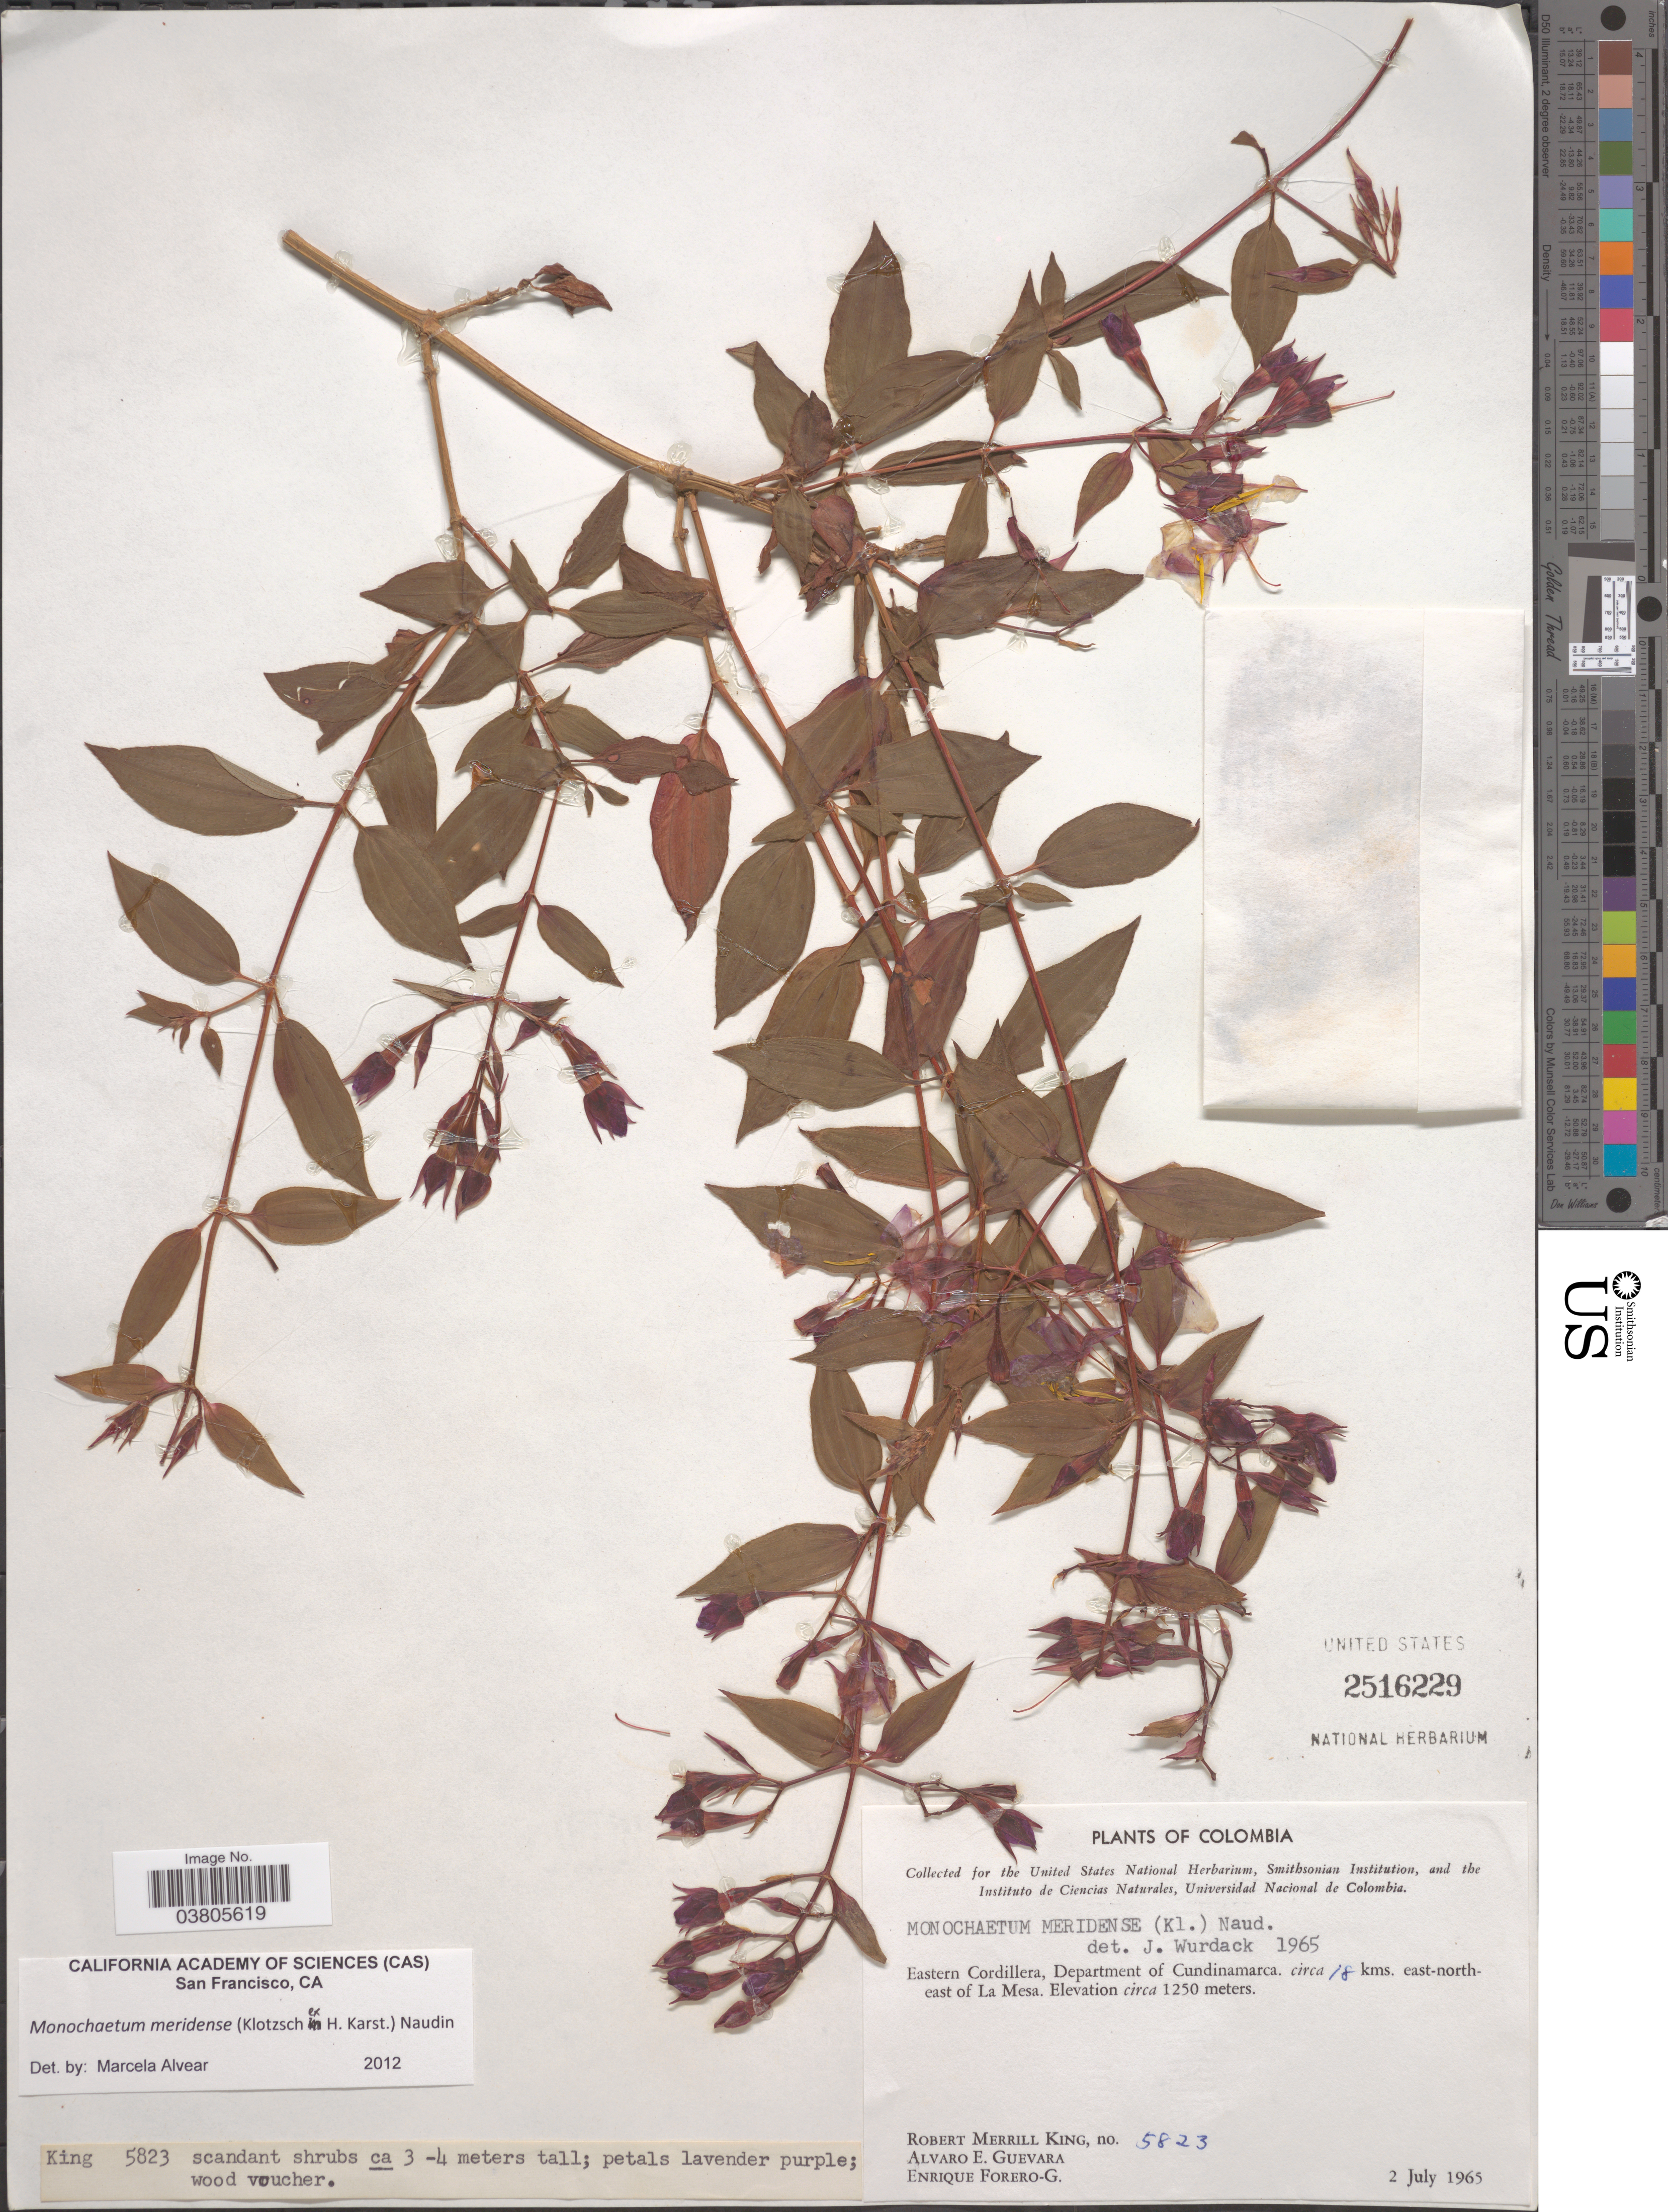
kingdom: Plantae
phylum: Tracheophyta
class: Magnoliopsida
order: Myrtales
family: Melastomataceae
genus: Monochaetum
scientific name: Monochaetum meridense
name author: (H. Karst.) Naudin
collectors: R. M. King, A. E. Guevara & E. Forero G.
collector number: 5823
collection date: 1965-07-02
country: Colombia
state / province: Cundinamarca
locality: Eastern Cordillera, Department of Cundinamarca. circa 18 kms. east-north-east of La Mesa.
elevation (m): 1250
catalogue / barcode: US 2516229